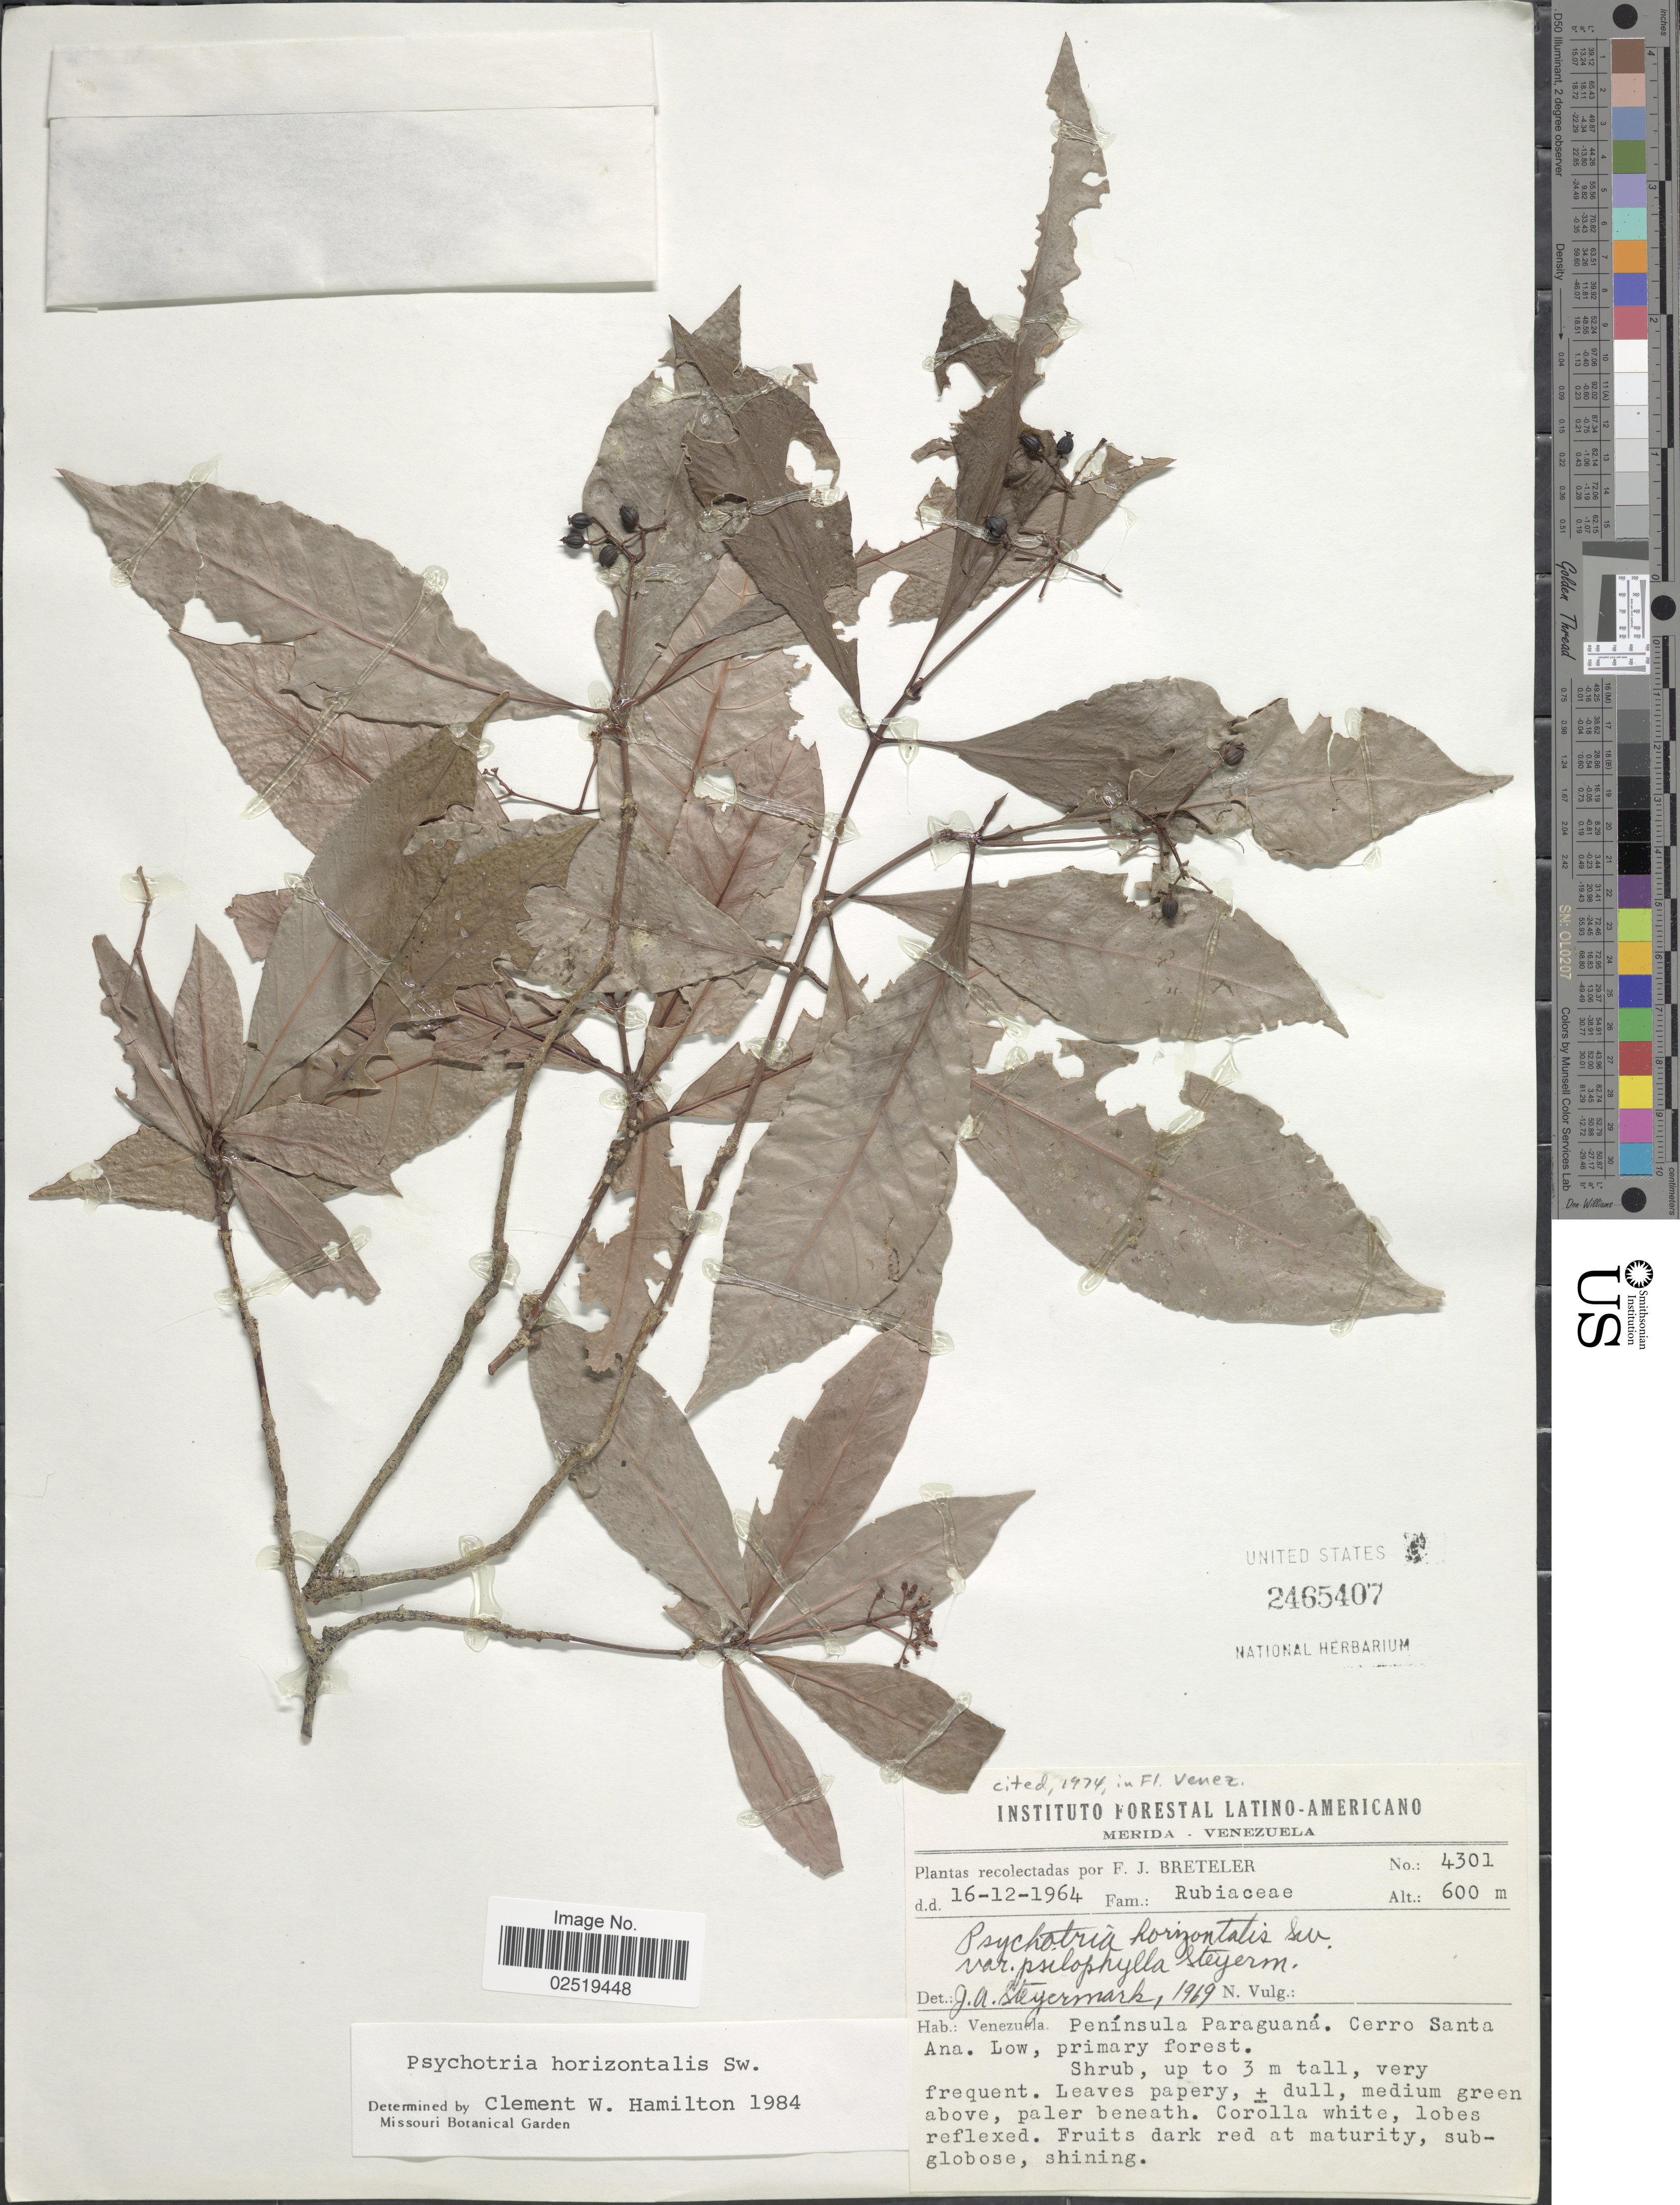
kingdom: Plantae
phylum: Tracheophyta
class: Magnoliopsida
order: Gentianales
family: Rubiaceae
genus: Psychotria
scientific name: Psychotria horizontalis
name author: Sw.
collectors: F. J. Breteler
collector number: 4301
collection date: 1964-12-16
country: Venezuela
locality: Peninsula Paraguana, Cerro Santa Ana.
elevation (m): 600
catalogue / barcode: US 2465407